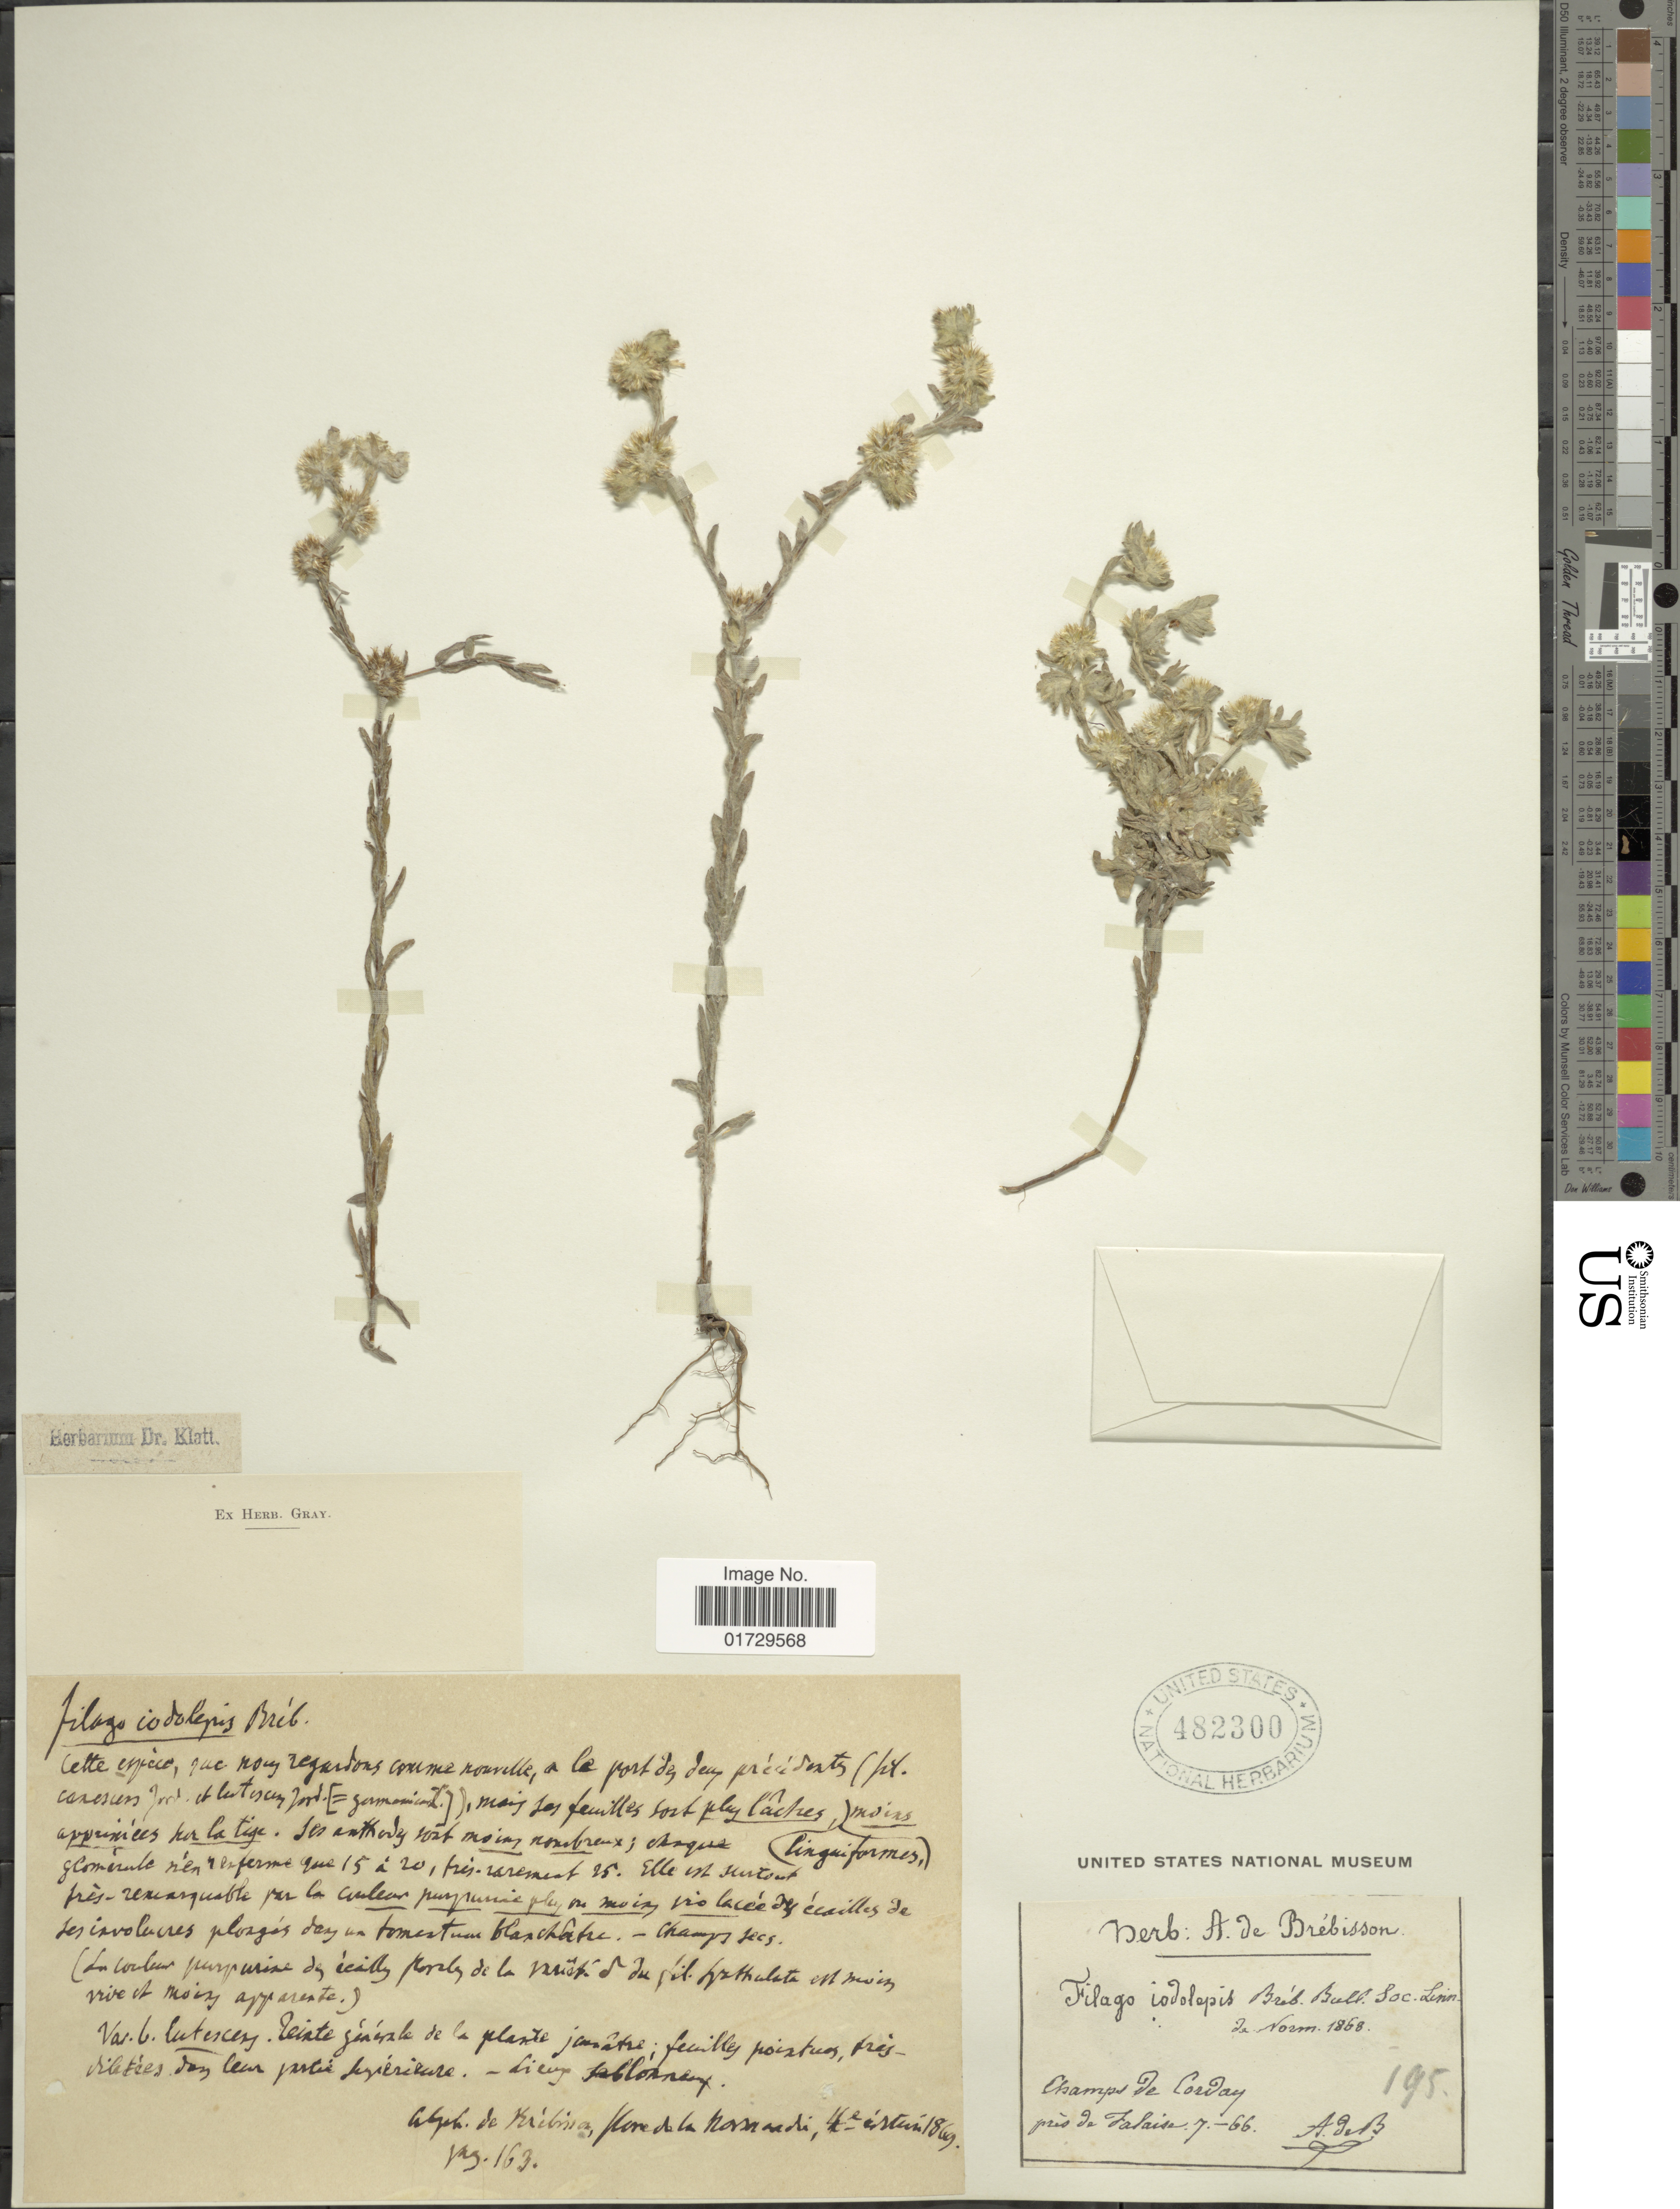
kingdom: Plantae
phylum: Tracheophyta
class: Magnoliopsida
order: Asterales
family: Asteraceae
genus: Filago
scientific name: Filago iodelepis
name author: Bréb.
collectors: Brebisson, A. de (herbarium)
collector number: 195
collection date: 1868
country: France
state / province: Nouvelle-Aquitaine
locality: Champs de Corvay, pres de Falaise 7-66 [interpreted]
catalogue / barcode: US 482300